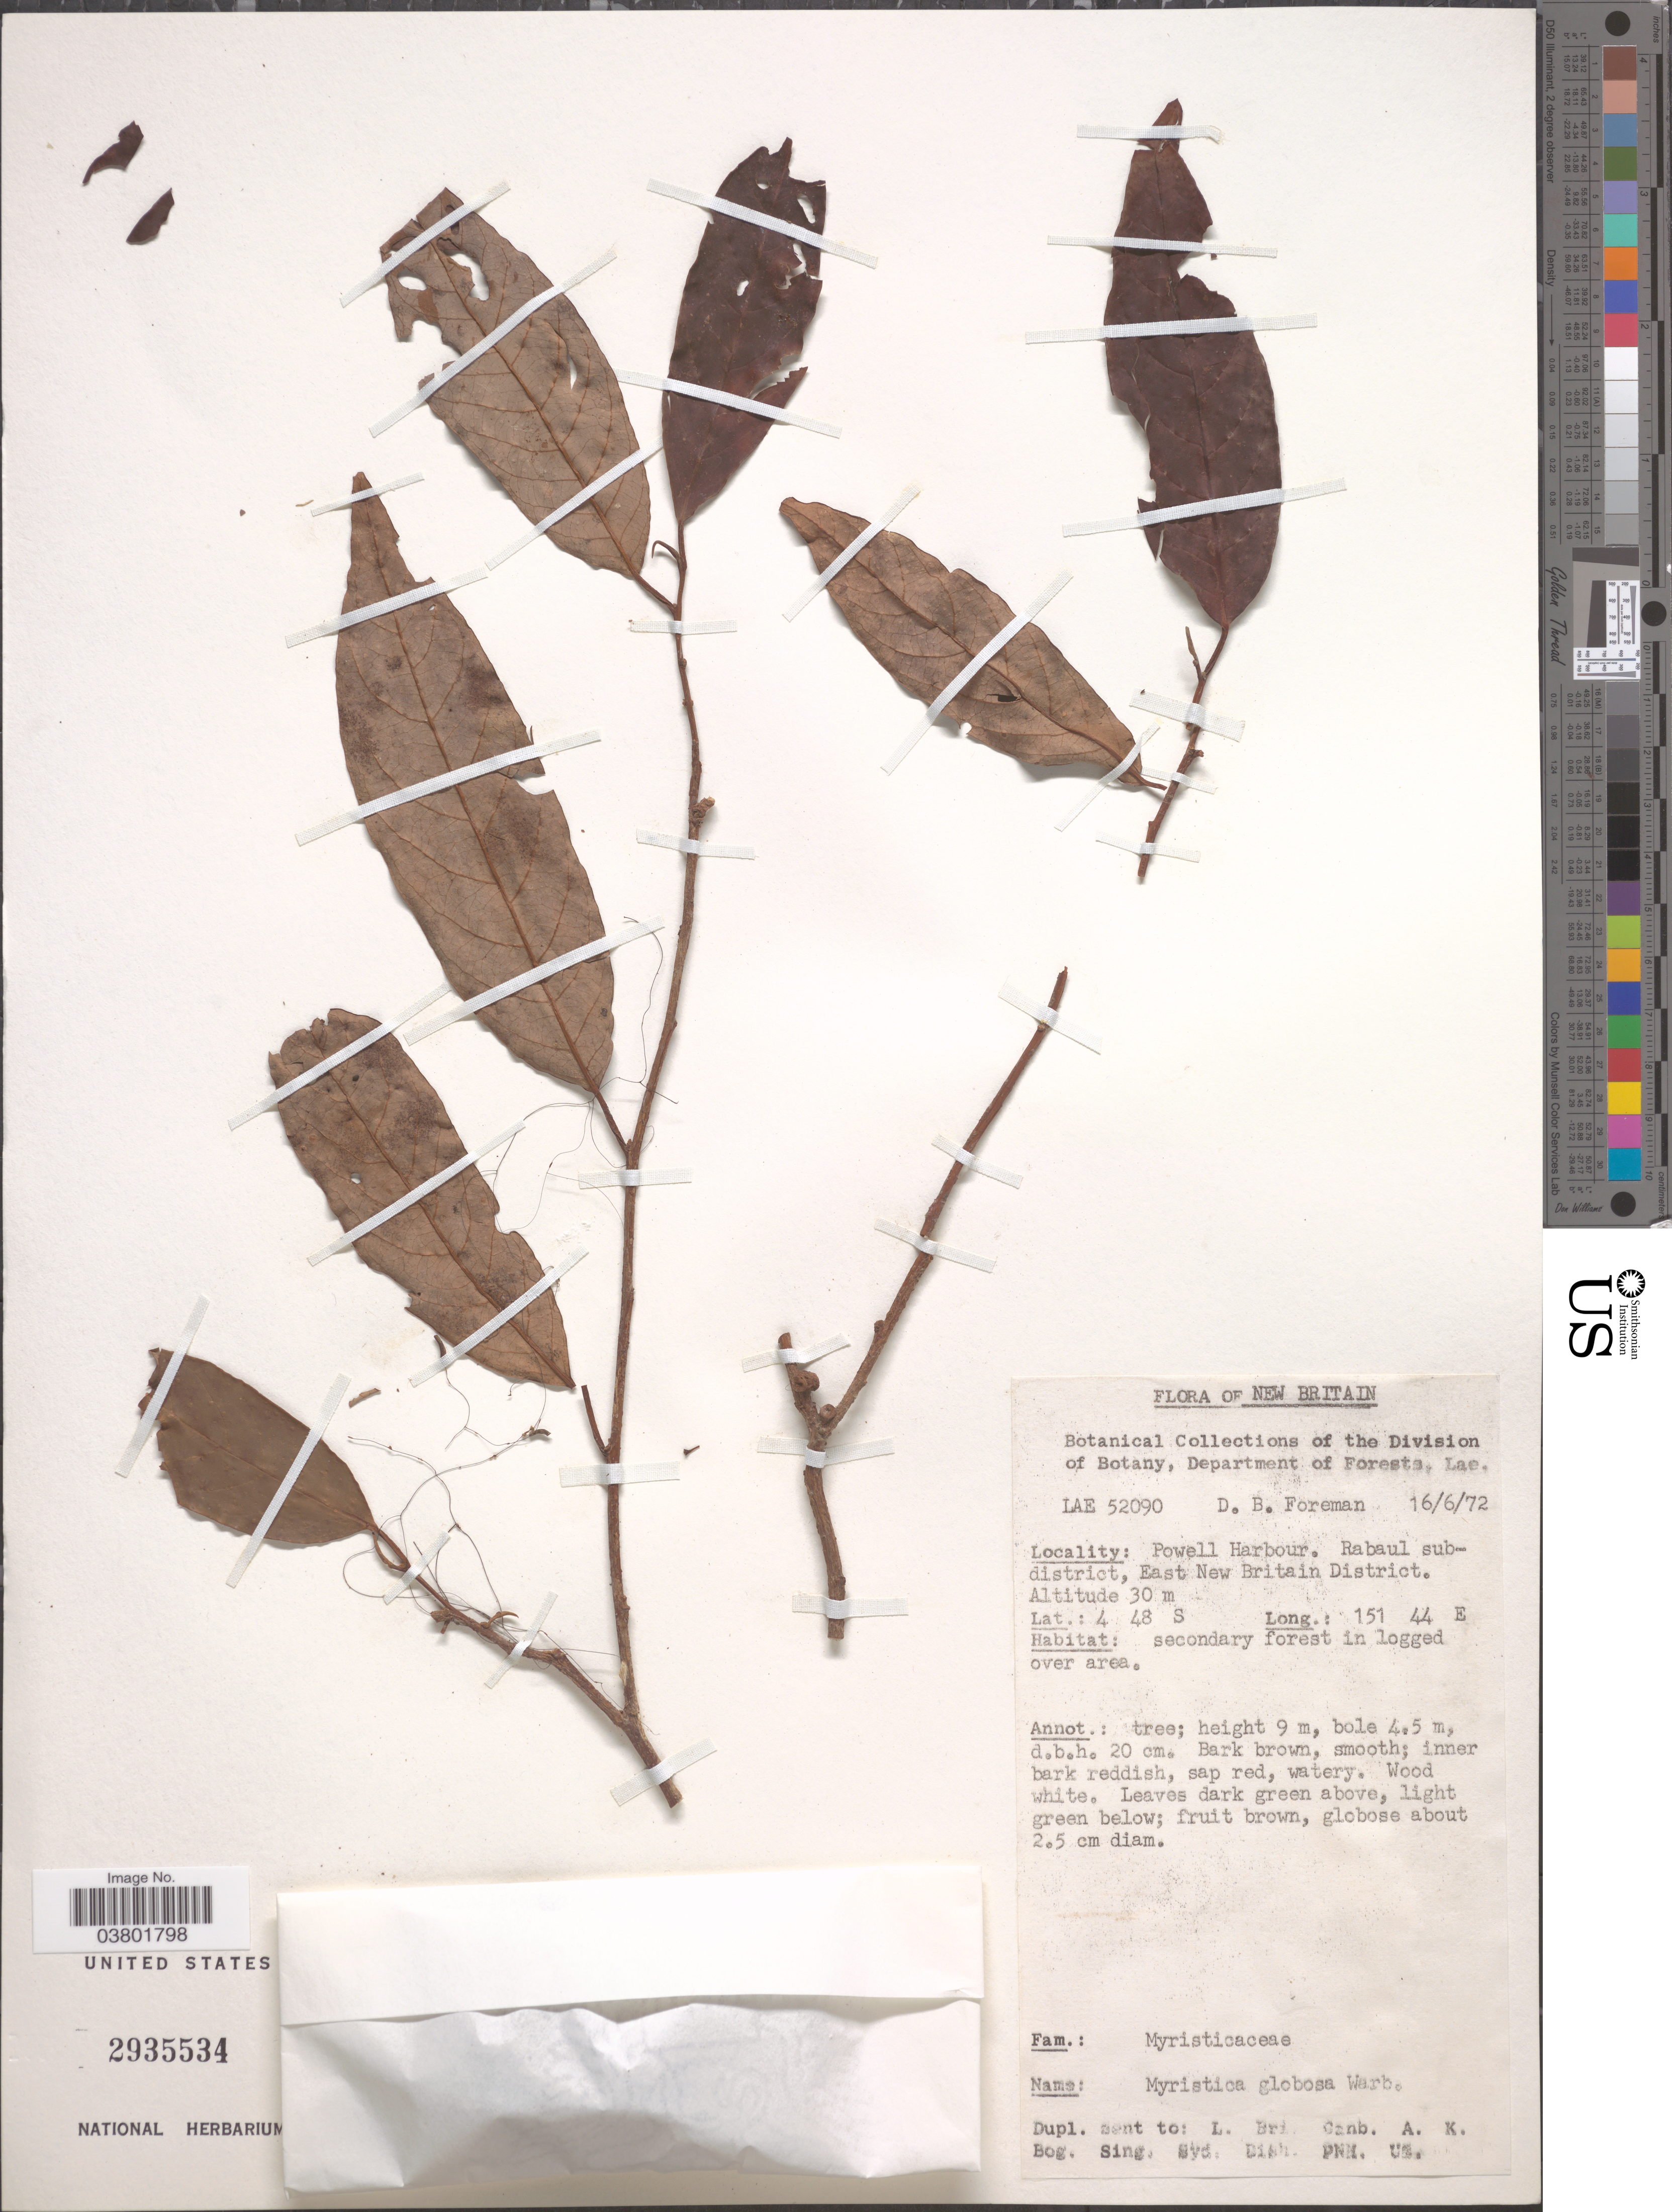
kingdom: Plantae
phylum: Tracheophyta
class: Magnoliopsida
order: Magnoliales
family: Myristicaceae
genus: Myristica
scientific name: Myristica globosa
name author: Warb.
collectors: D. Foreman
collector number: LAE52090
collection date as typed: Transcribed d/m/y: 16/6/72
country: Papua New Guinea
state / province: East New Britain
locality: New Britain. Powell Harbour. Rabaul sub-district, East New Britain District.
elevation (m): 30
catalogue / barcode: US 2935534